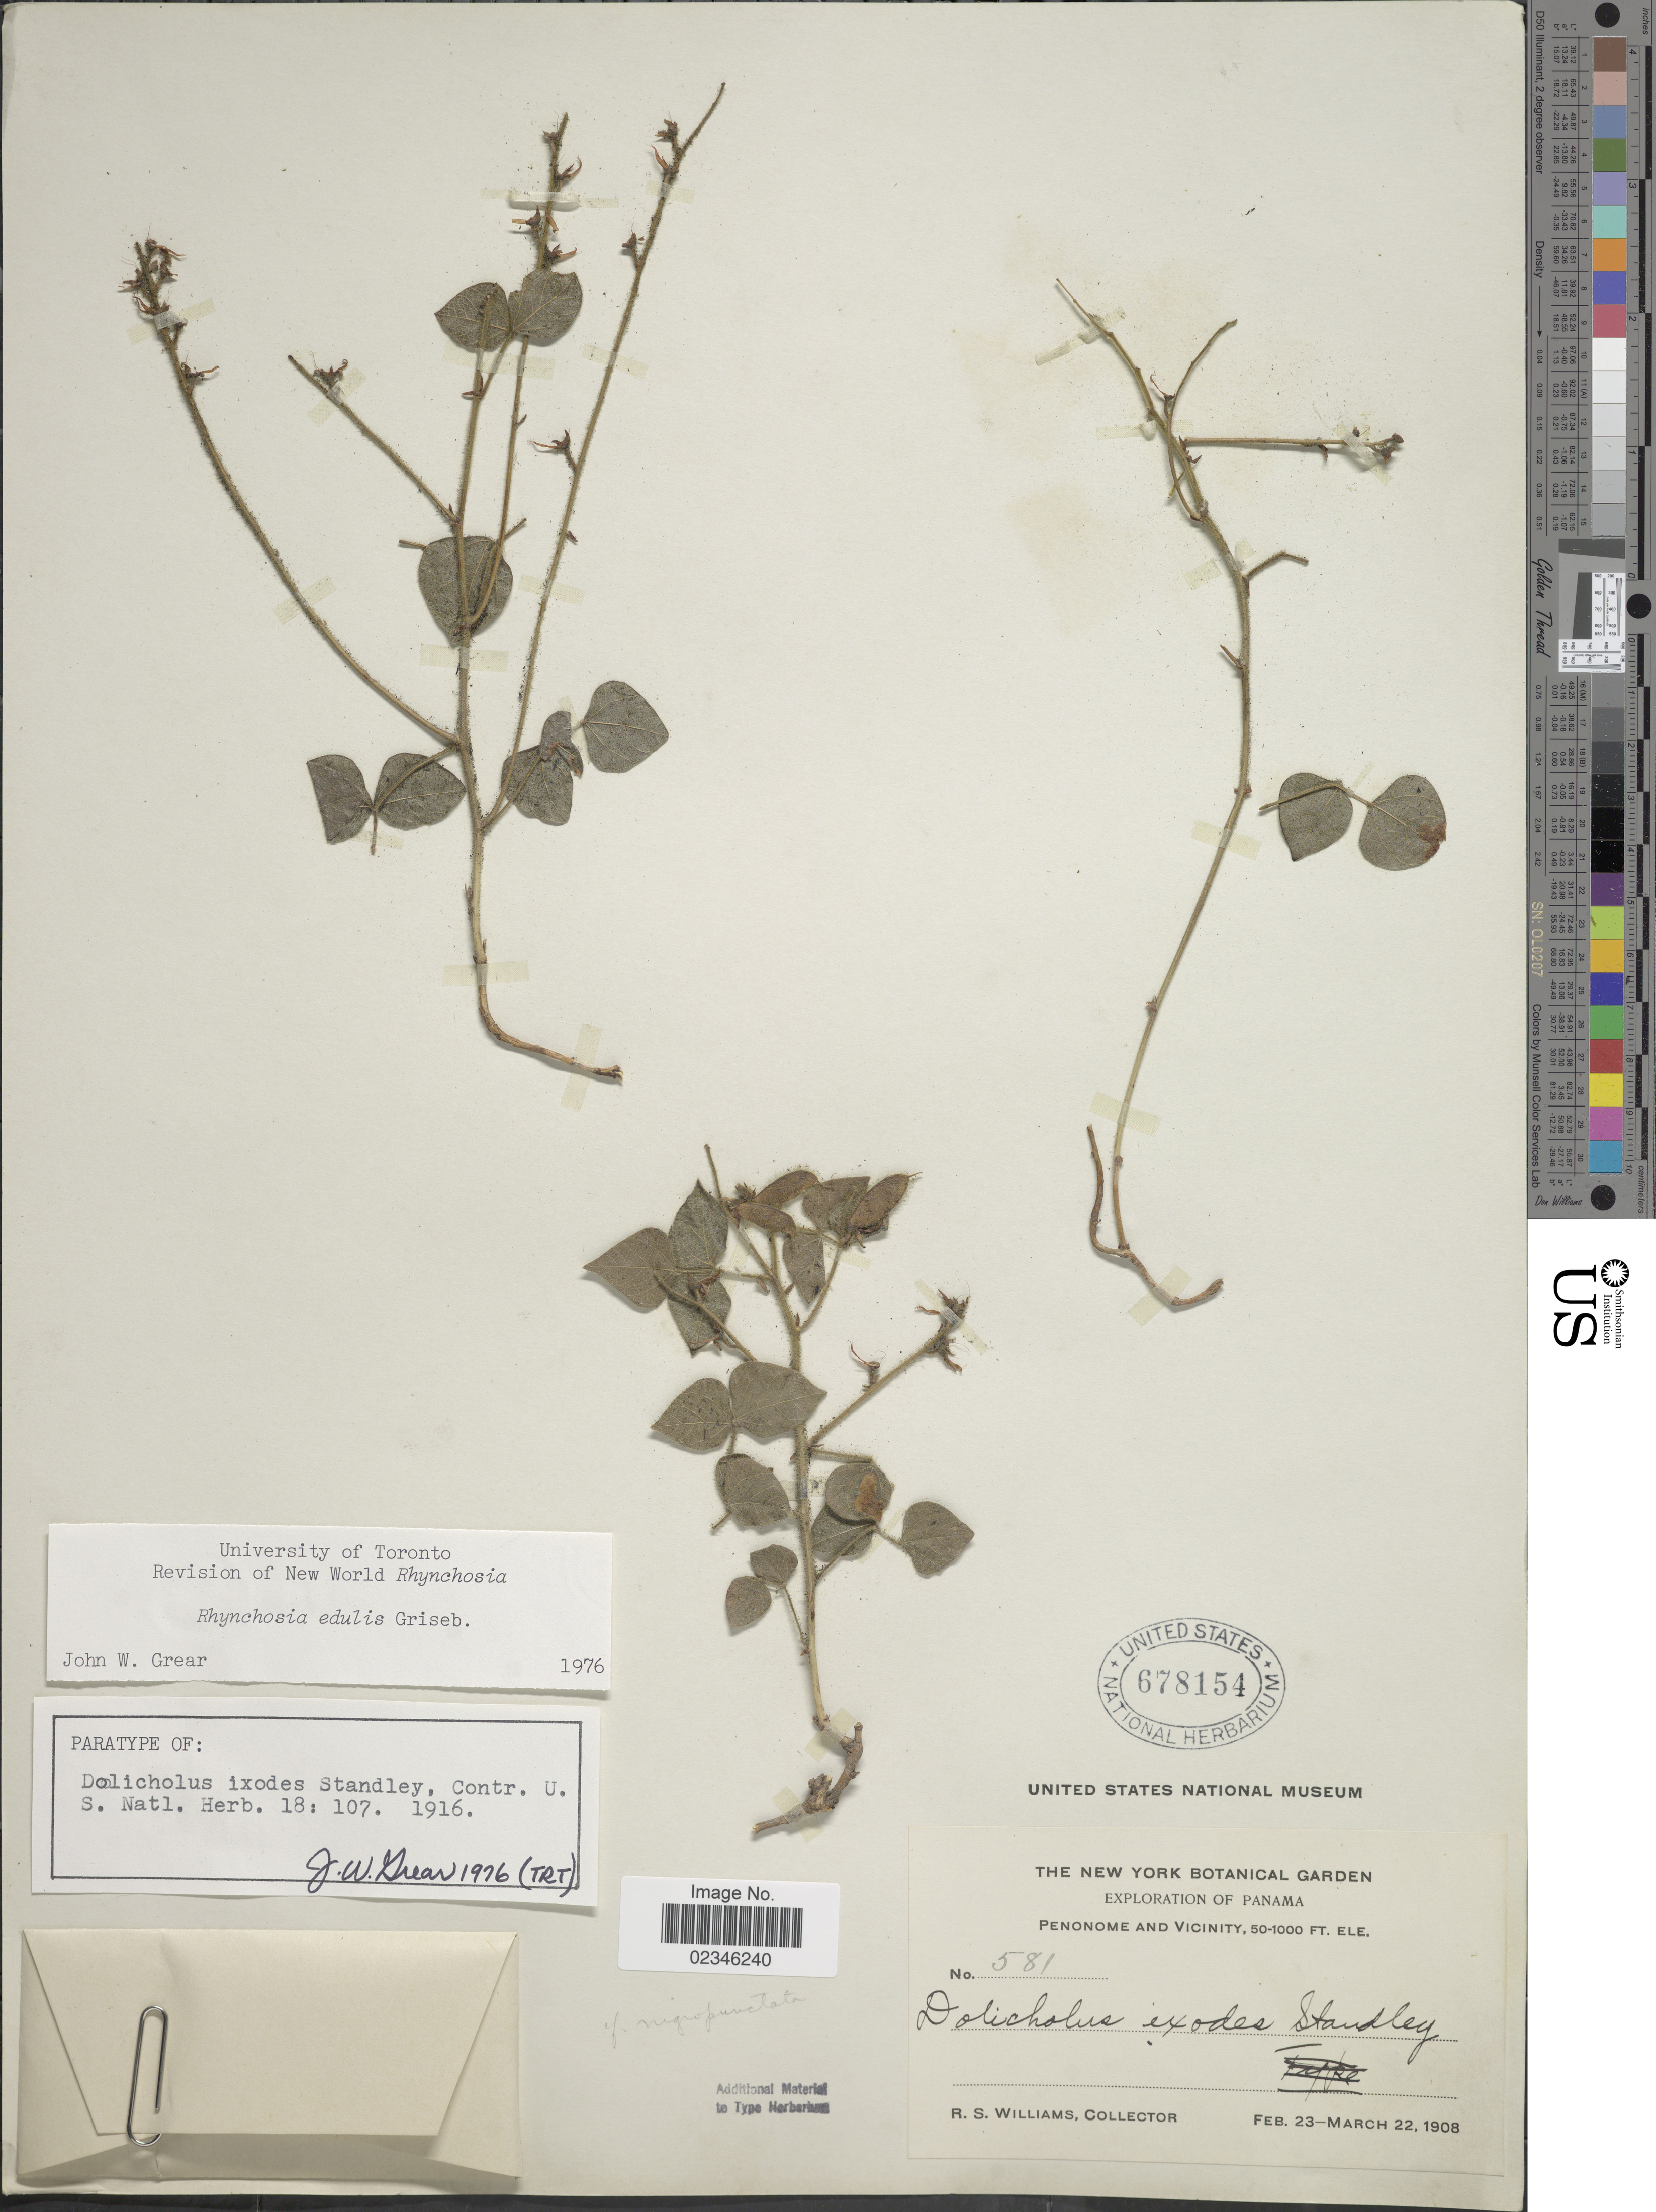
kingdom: Plantae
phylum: Tracheophyta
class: Magnoliopsida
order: Fabales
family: Fabaceae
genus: Rhynchosia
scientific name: Rhynchosia edulis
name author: Griseb.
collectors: R. S. Williams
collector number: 581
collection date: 1908-02-23/1908-03-22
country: Panama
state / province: Coclé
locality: Penonome and vicinity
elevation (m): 15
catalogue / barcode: US 678154